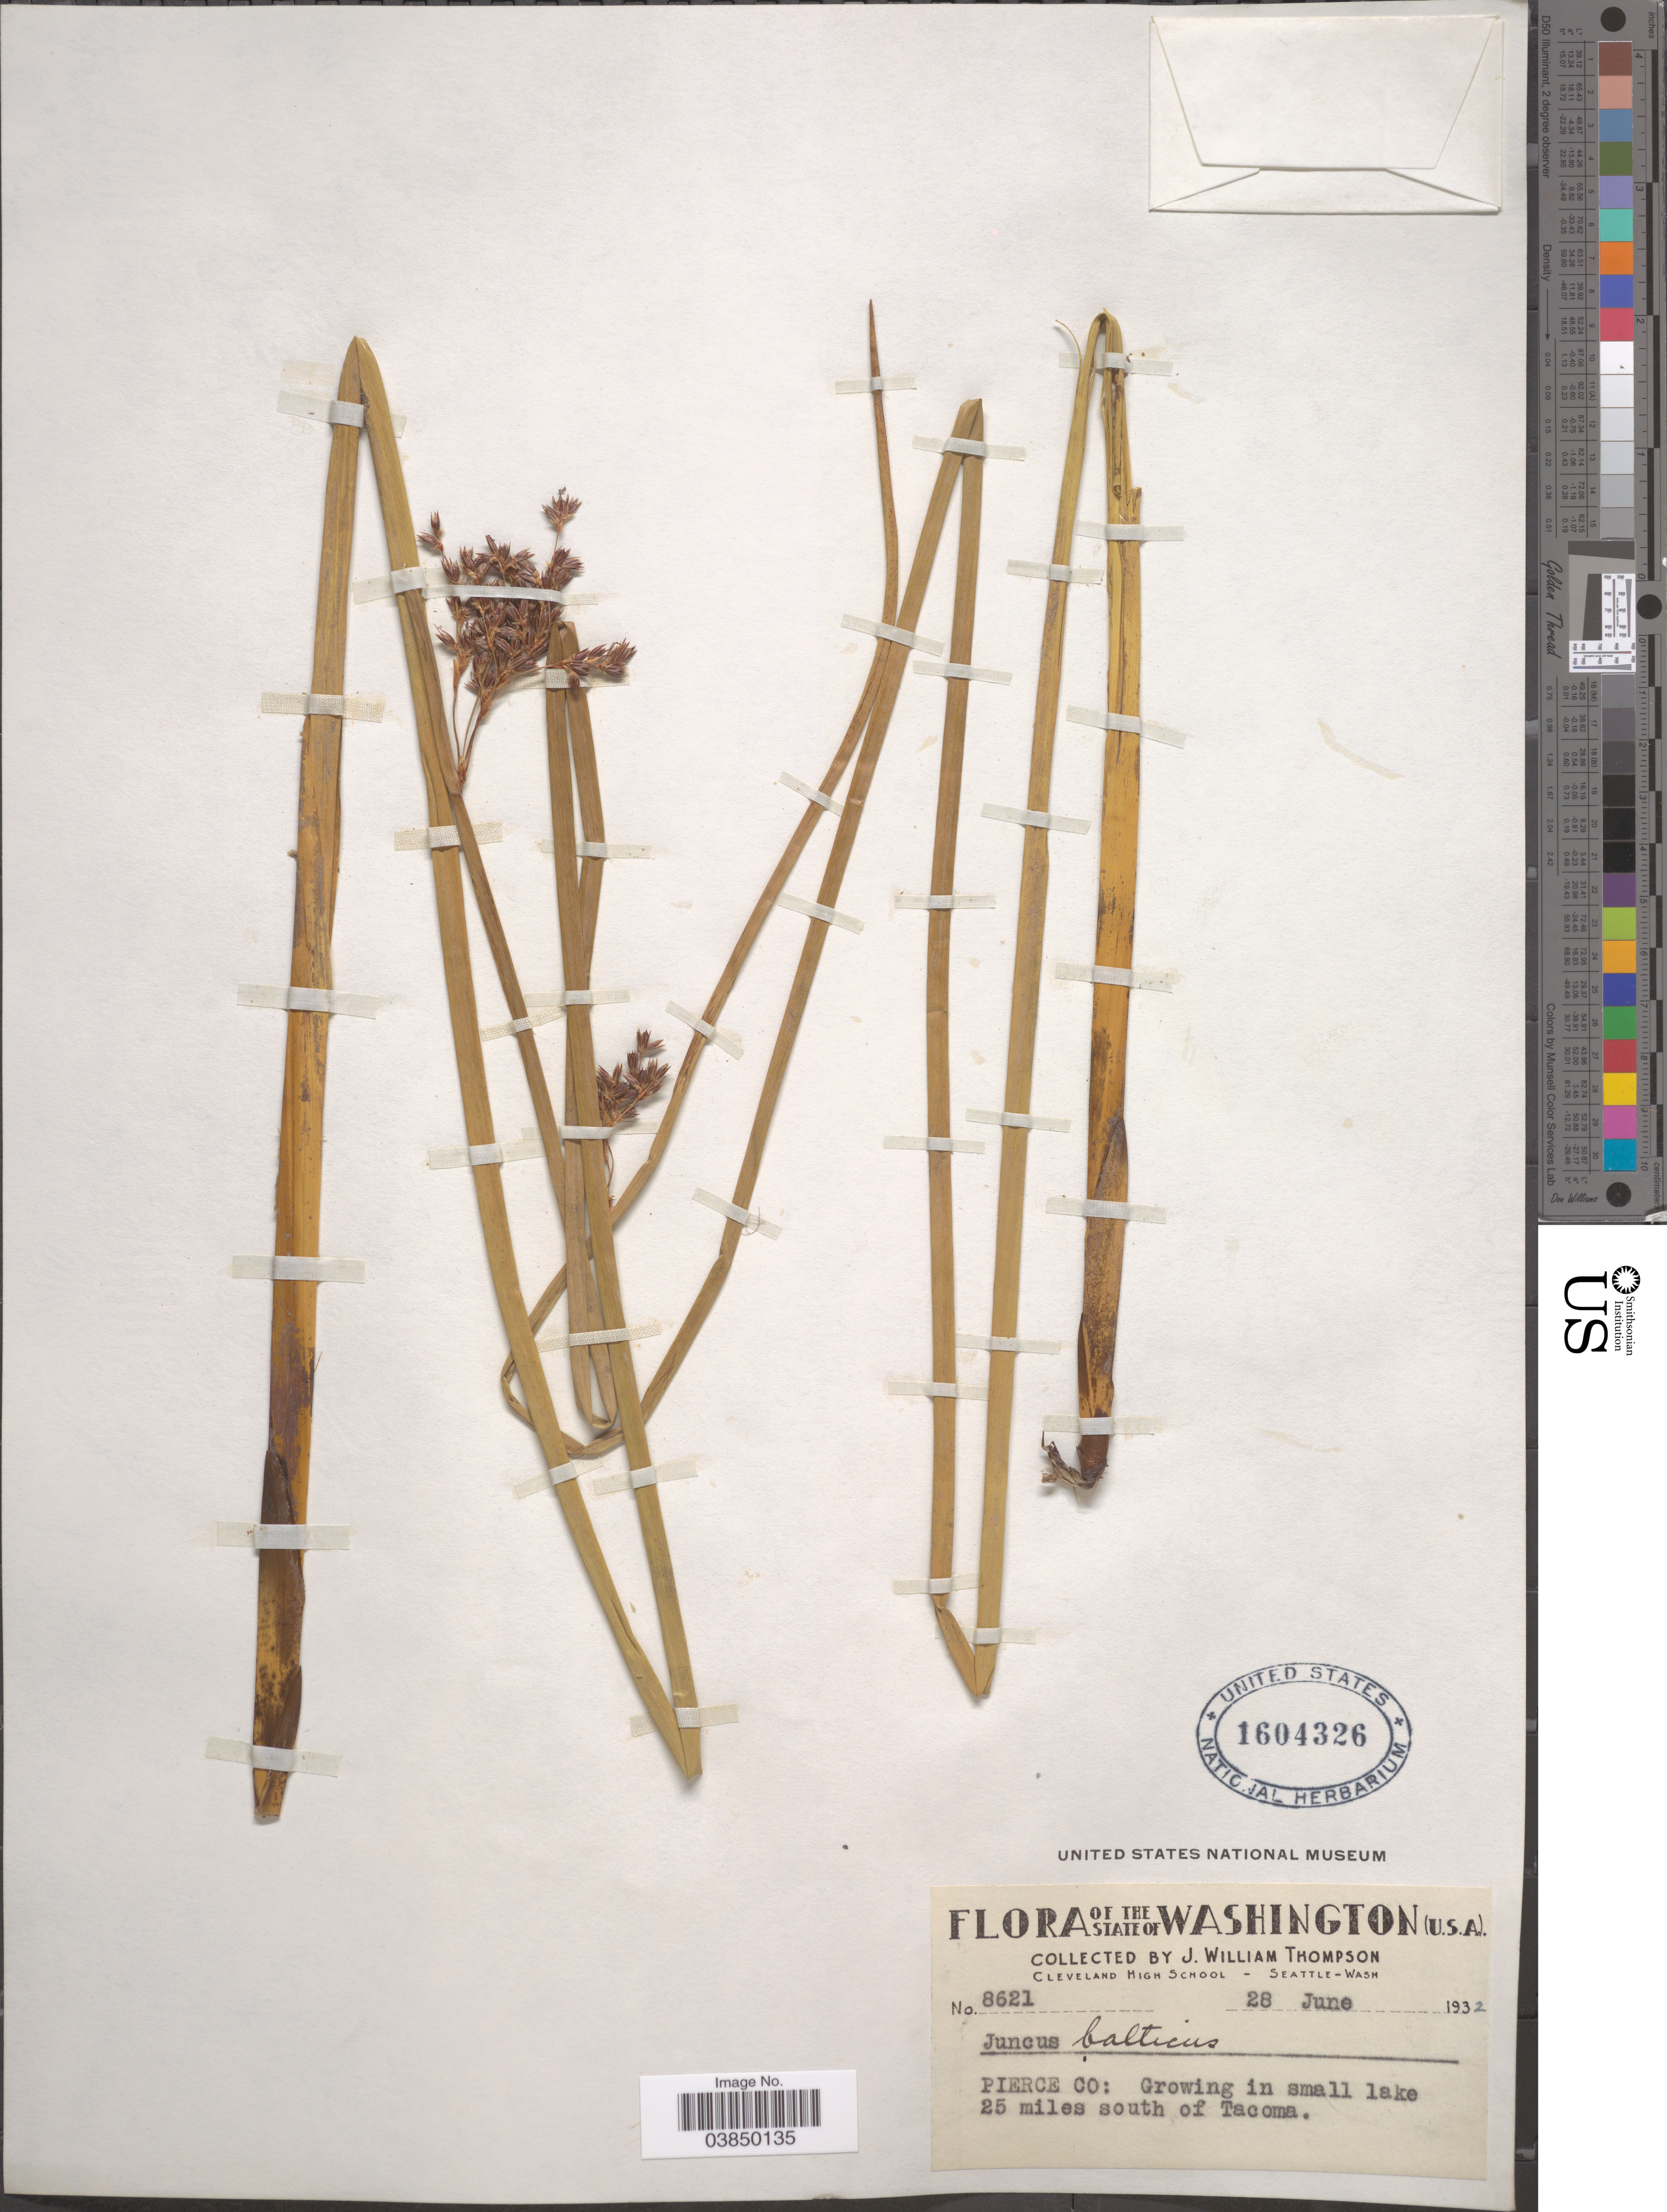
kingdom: Plantae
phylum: Tracheophyta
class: Liliopsida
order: Poales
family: Juncaceae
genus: Juncus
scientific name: Juncus balticus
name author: Willd.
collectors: J. W. Thompson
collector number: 8621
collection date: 1932-06-28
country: United States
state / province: Washington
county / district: Pierce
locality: Pierce Co: In small lake 25 miles south of Tacoma.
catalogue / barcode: US 1604326